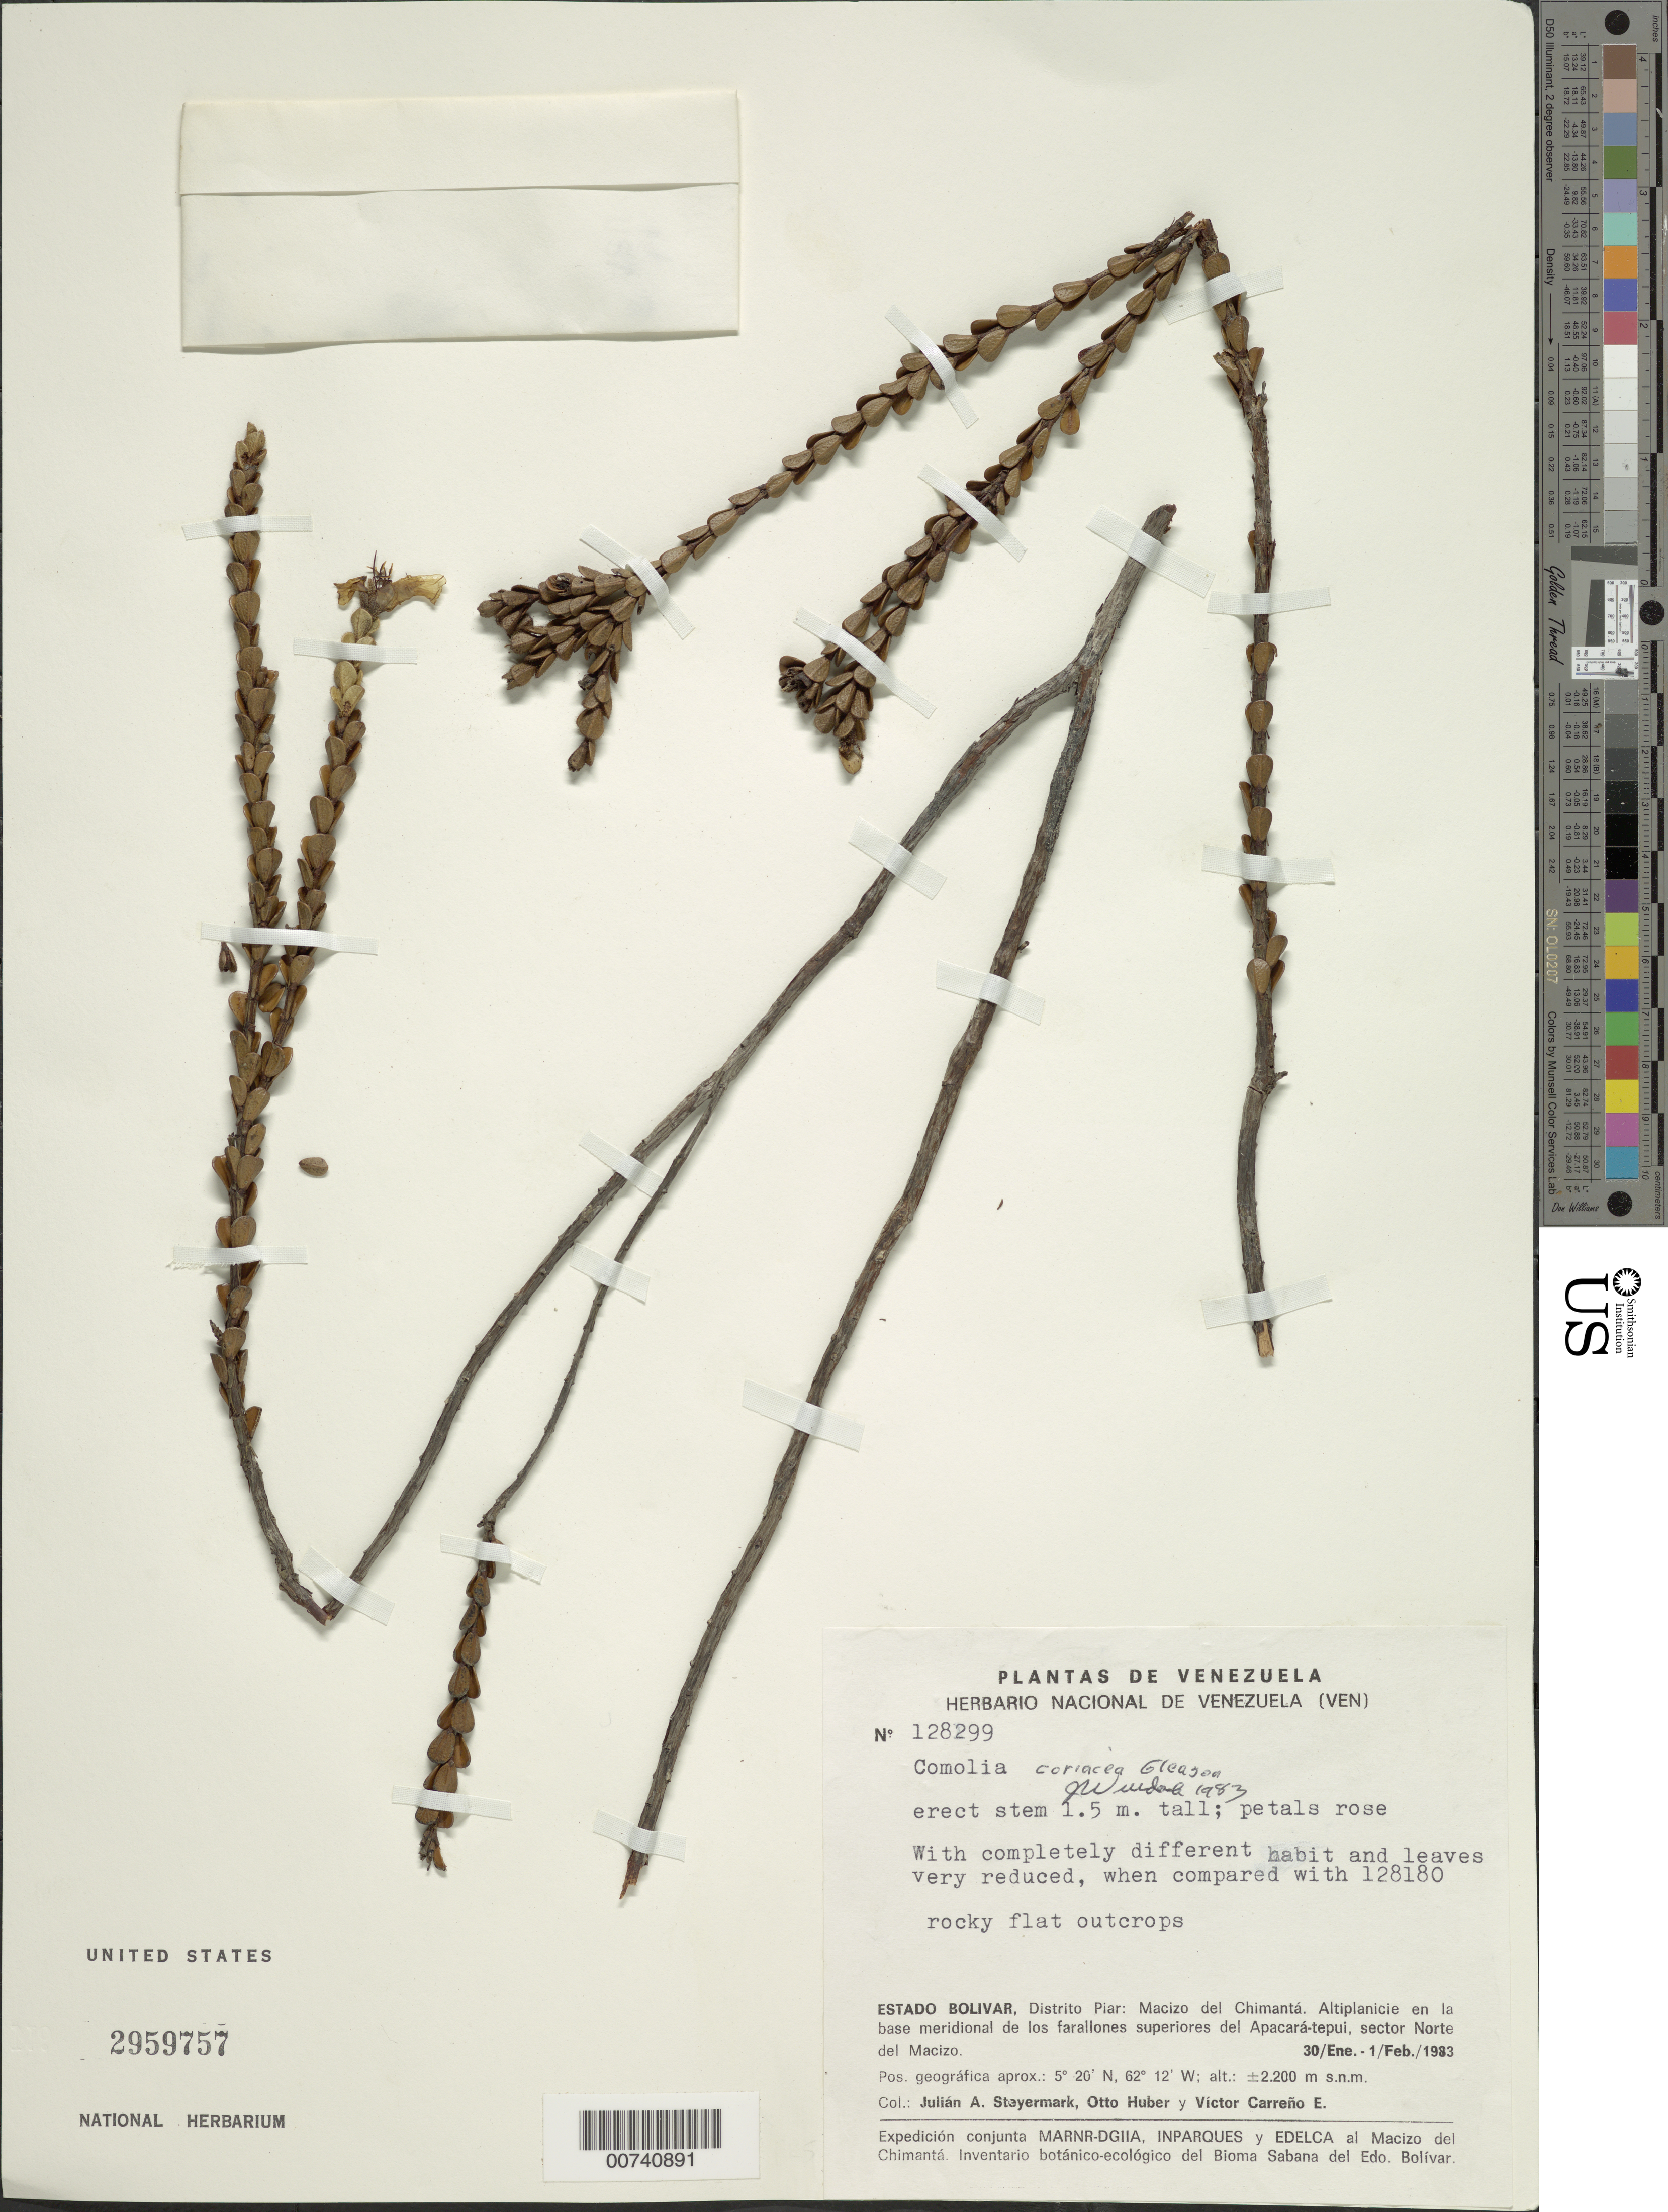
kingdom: Plantae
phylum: Tracheophyta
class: Magnoliopsida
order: Myrtales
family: Melastomataceae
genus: Comoliopsis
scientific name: Comoliopsis coriacea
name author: (Gleason) M.J. Rocha & P.J.F. Guim.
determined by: Nunes da Silva, Diego, (RB), Jardim Botanico do Rio de Janeiro - Herbario (BRAZIL)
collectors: J. Steyermark, O. Huber & V. Carreño E.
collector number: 128299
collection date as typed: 30-Jan-83 to 1-Feb-83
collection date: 1983-01-30/1983-02-01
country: Venezuela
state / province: Bolívar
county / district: Piar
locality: Macizo del Chimantá, Apacará-tepuí, sector N del Macizo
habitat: Rocky, flat outcrops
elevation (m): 2200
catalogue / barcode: US 2959757